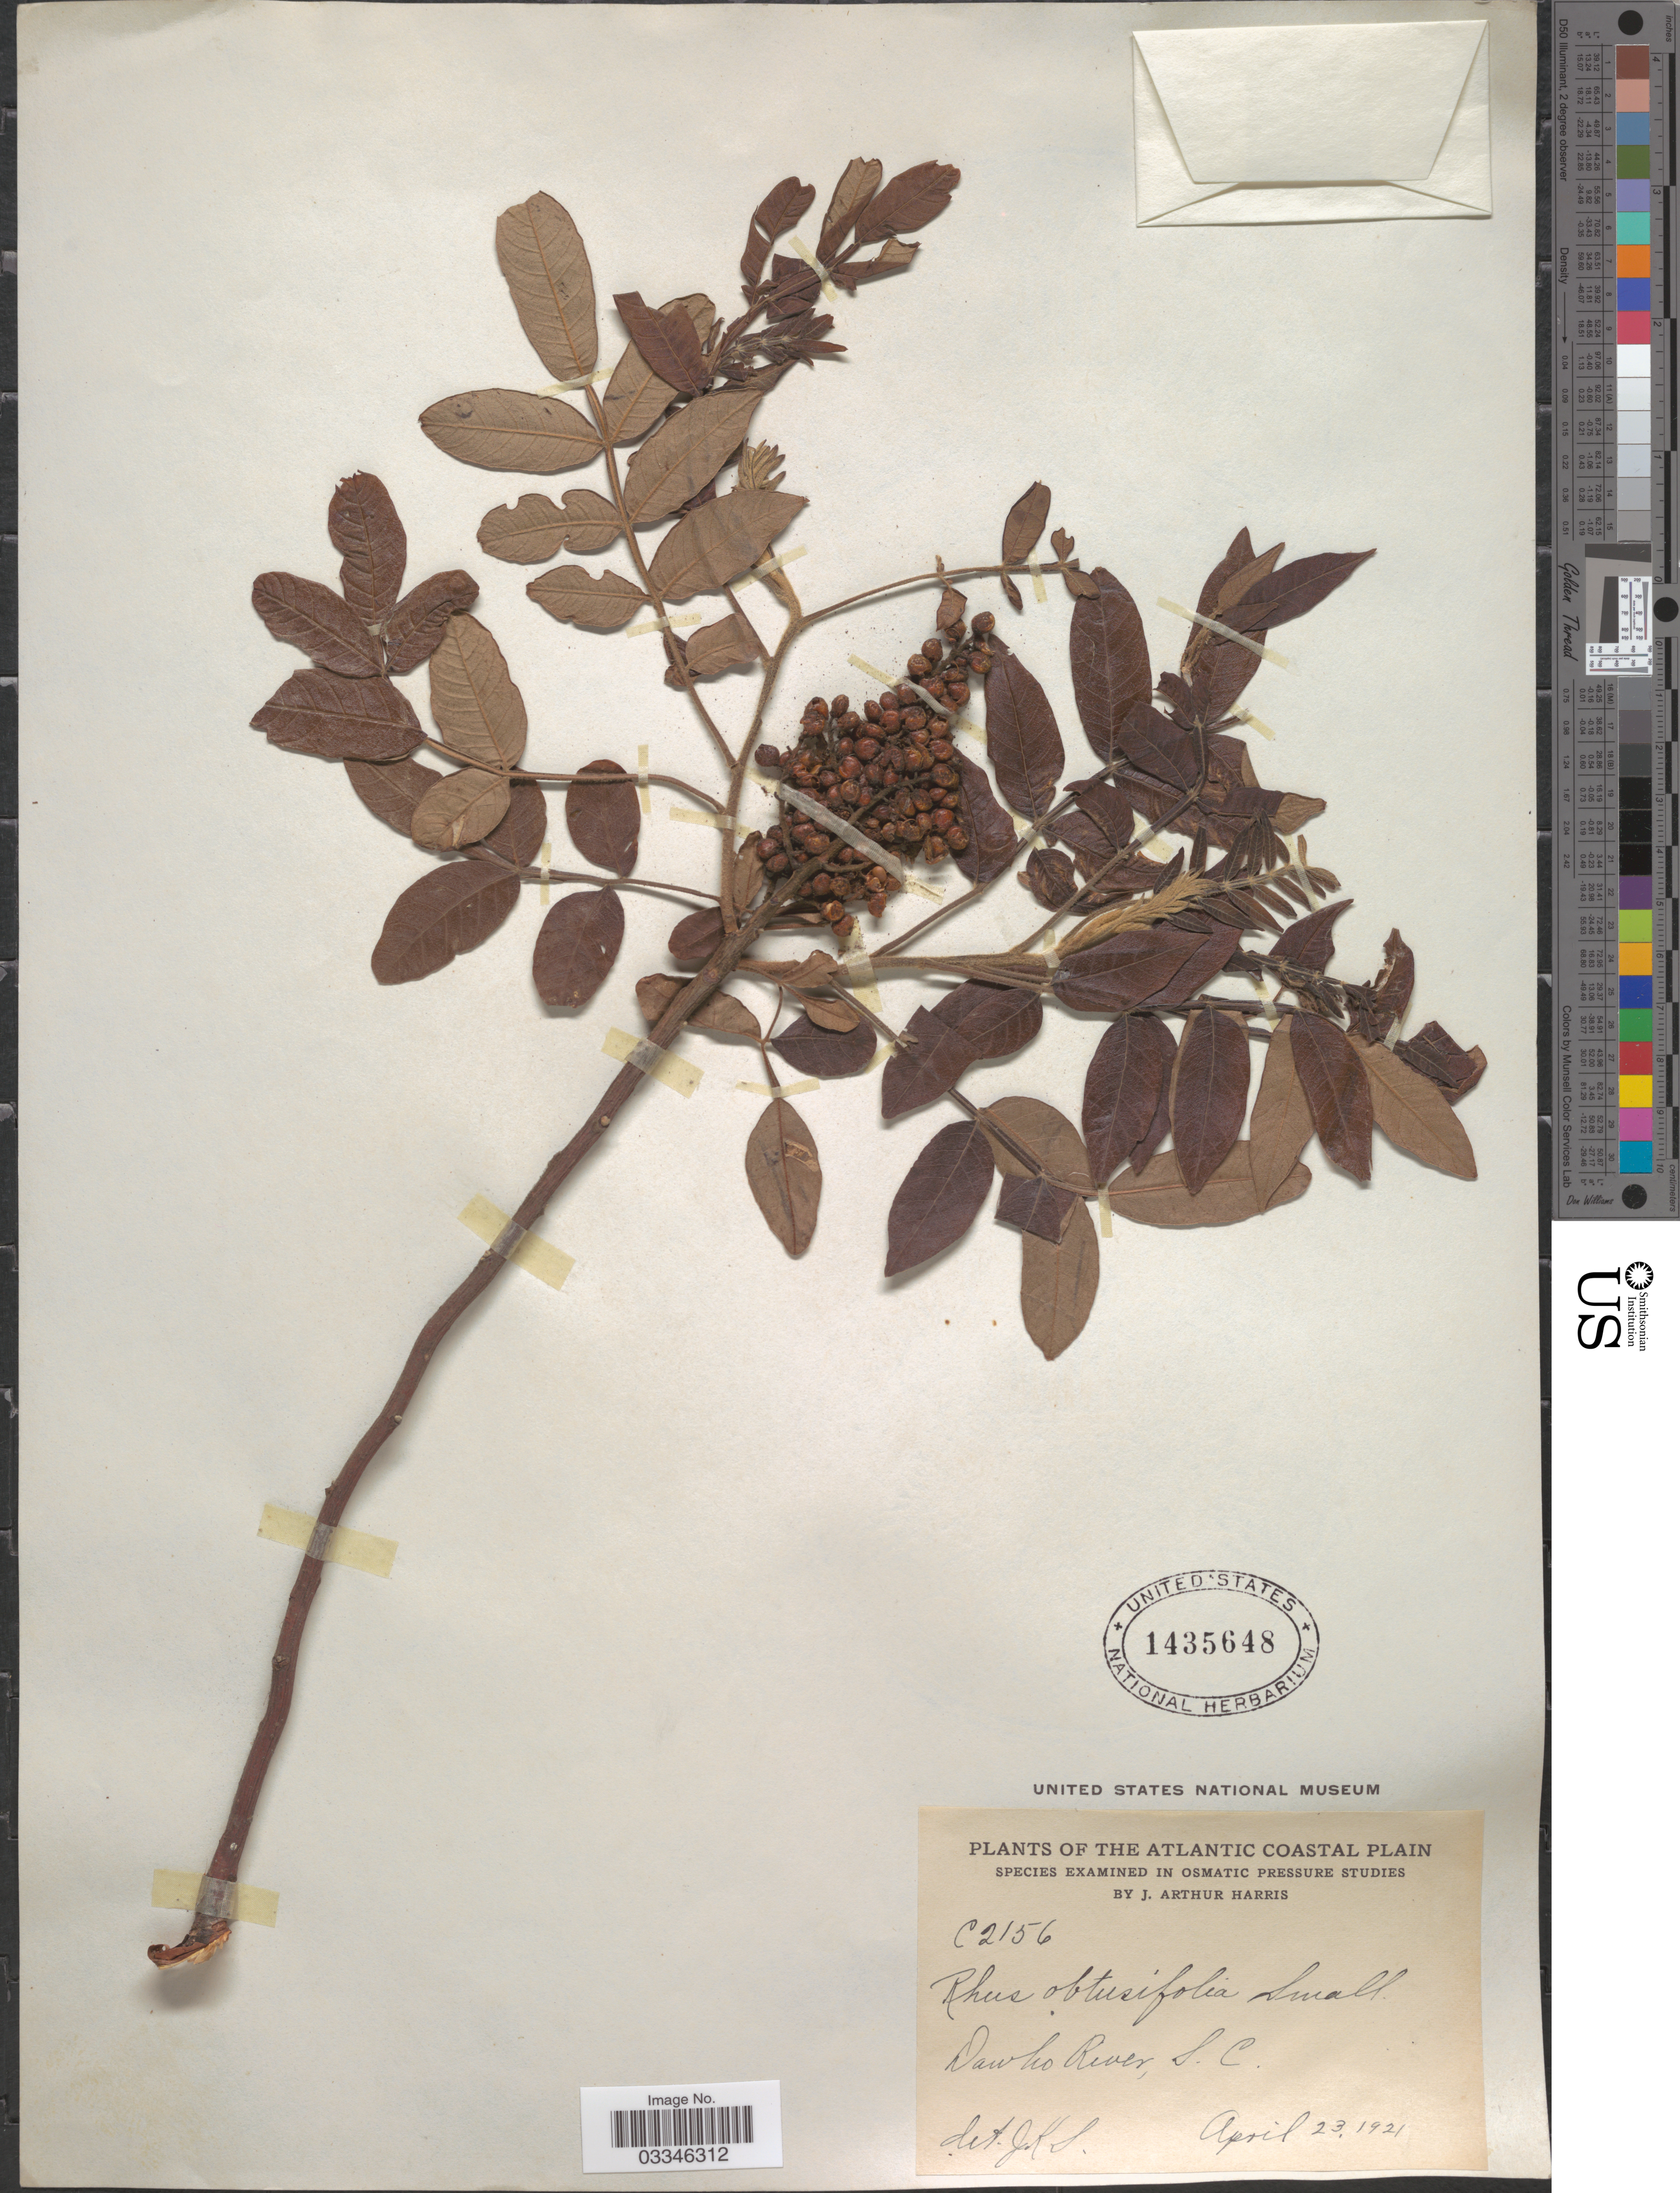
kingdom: Plantae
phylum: Tracheophyta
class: Magnoliopsida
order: Sapindales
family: Anacardiaceae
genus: Rhus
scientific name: Rhus obtusifolia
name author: (Small) Small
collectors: J. A. Harris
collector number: C2156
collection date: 1921-04-23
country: United States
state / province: South Carolina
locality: The Atlantic Coastal Plain. Dawko River.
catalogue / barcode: US 1435648